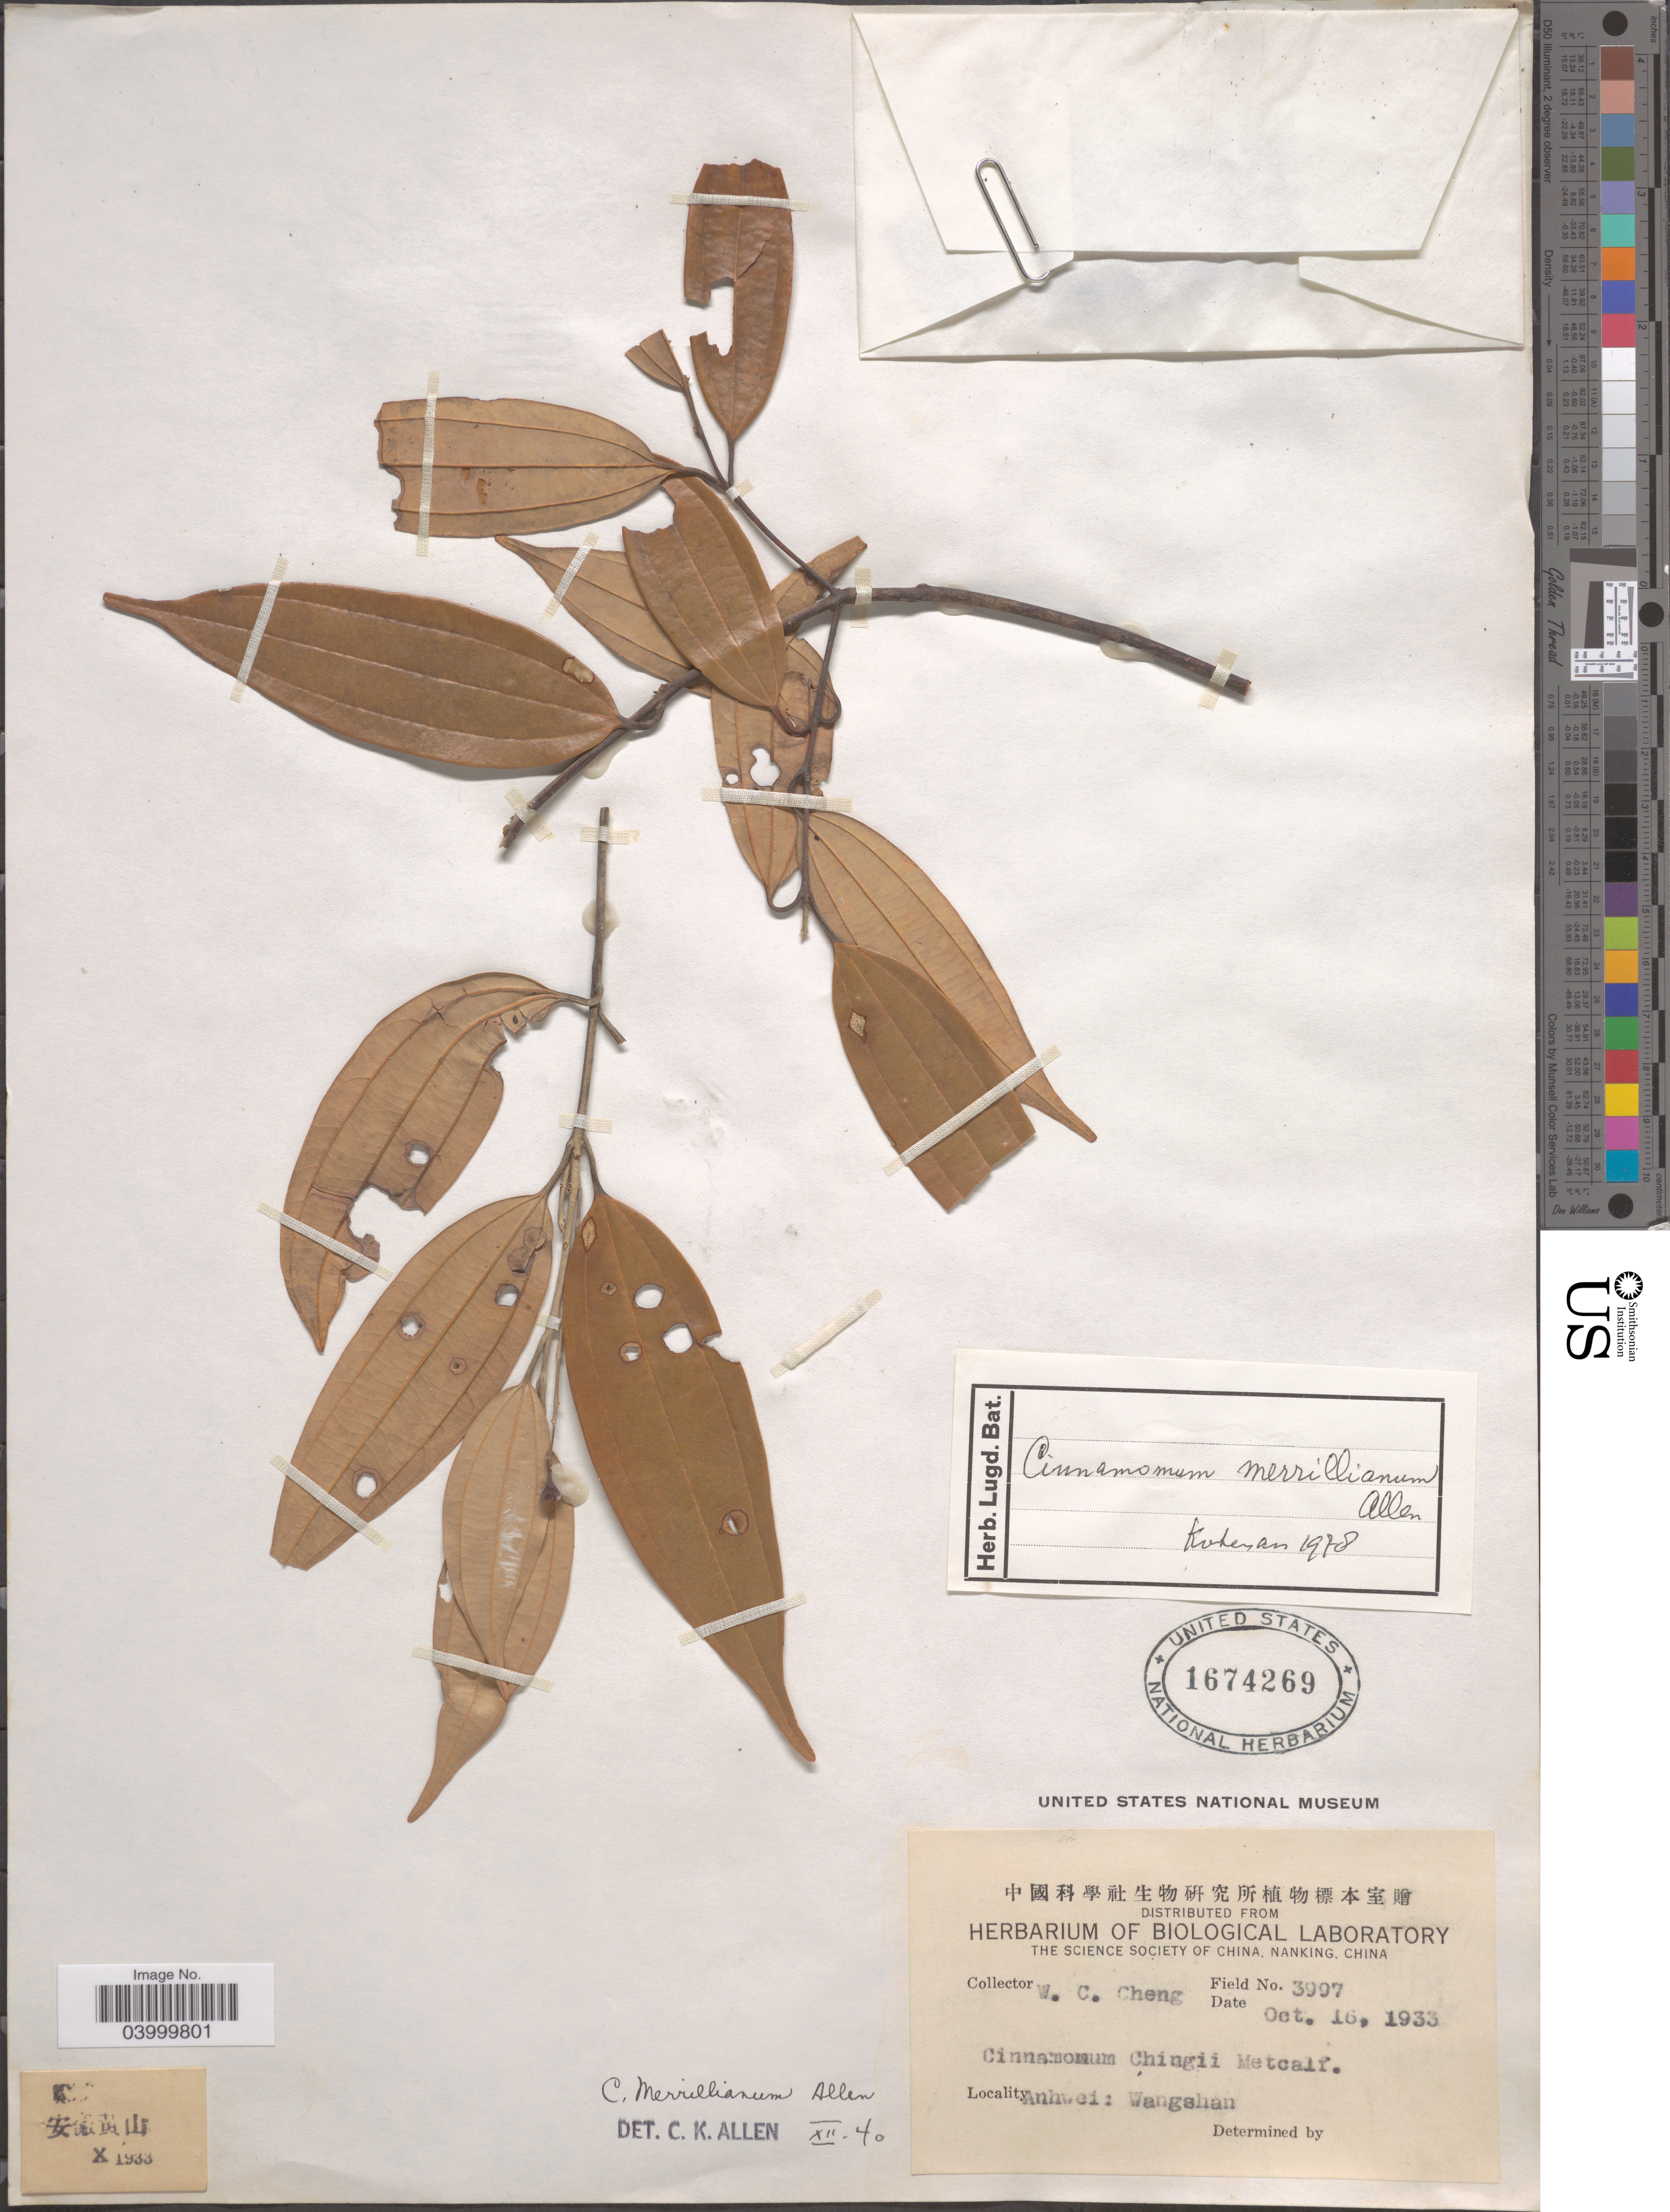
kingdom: Plantae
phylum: Tracheophyta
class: Magnoliopsida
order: Laurales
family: Lauraceae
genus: Cinnamomum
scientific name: Cinnamomum merrillianum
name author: C.K. Allen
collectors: W. C. Cheng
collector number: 3997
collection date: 1933-10-16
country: China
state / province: Anhui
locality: Anhwei: Wangshan.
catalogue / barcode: US 1674269